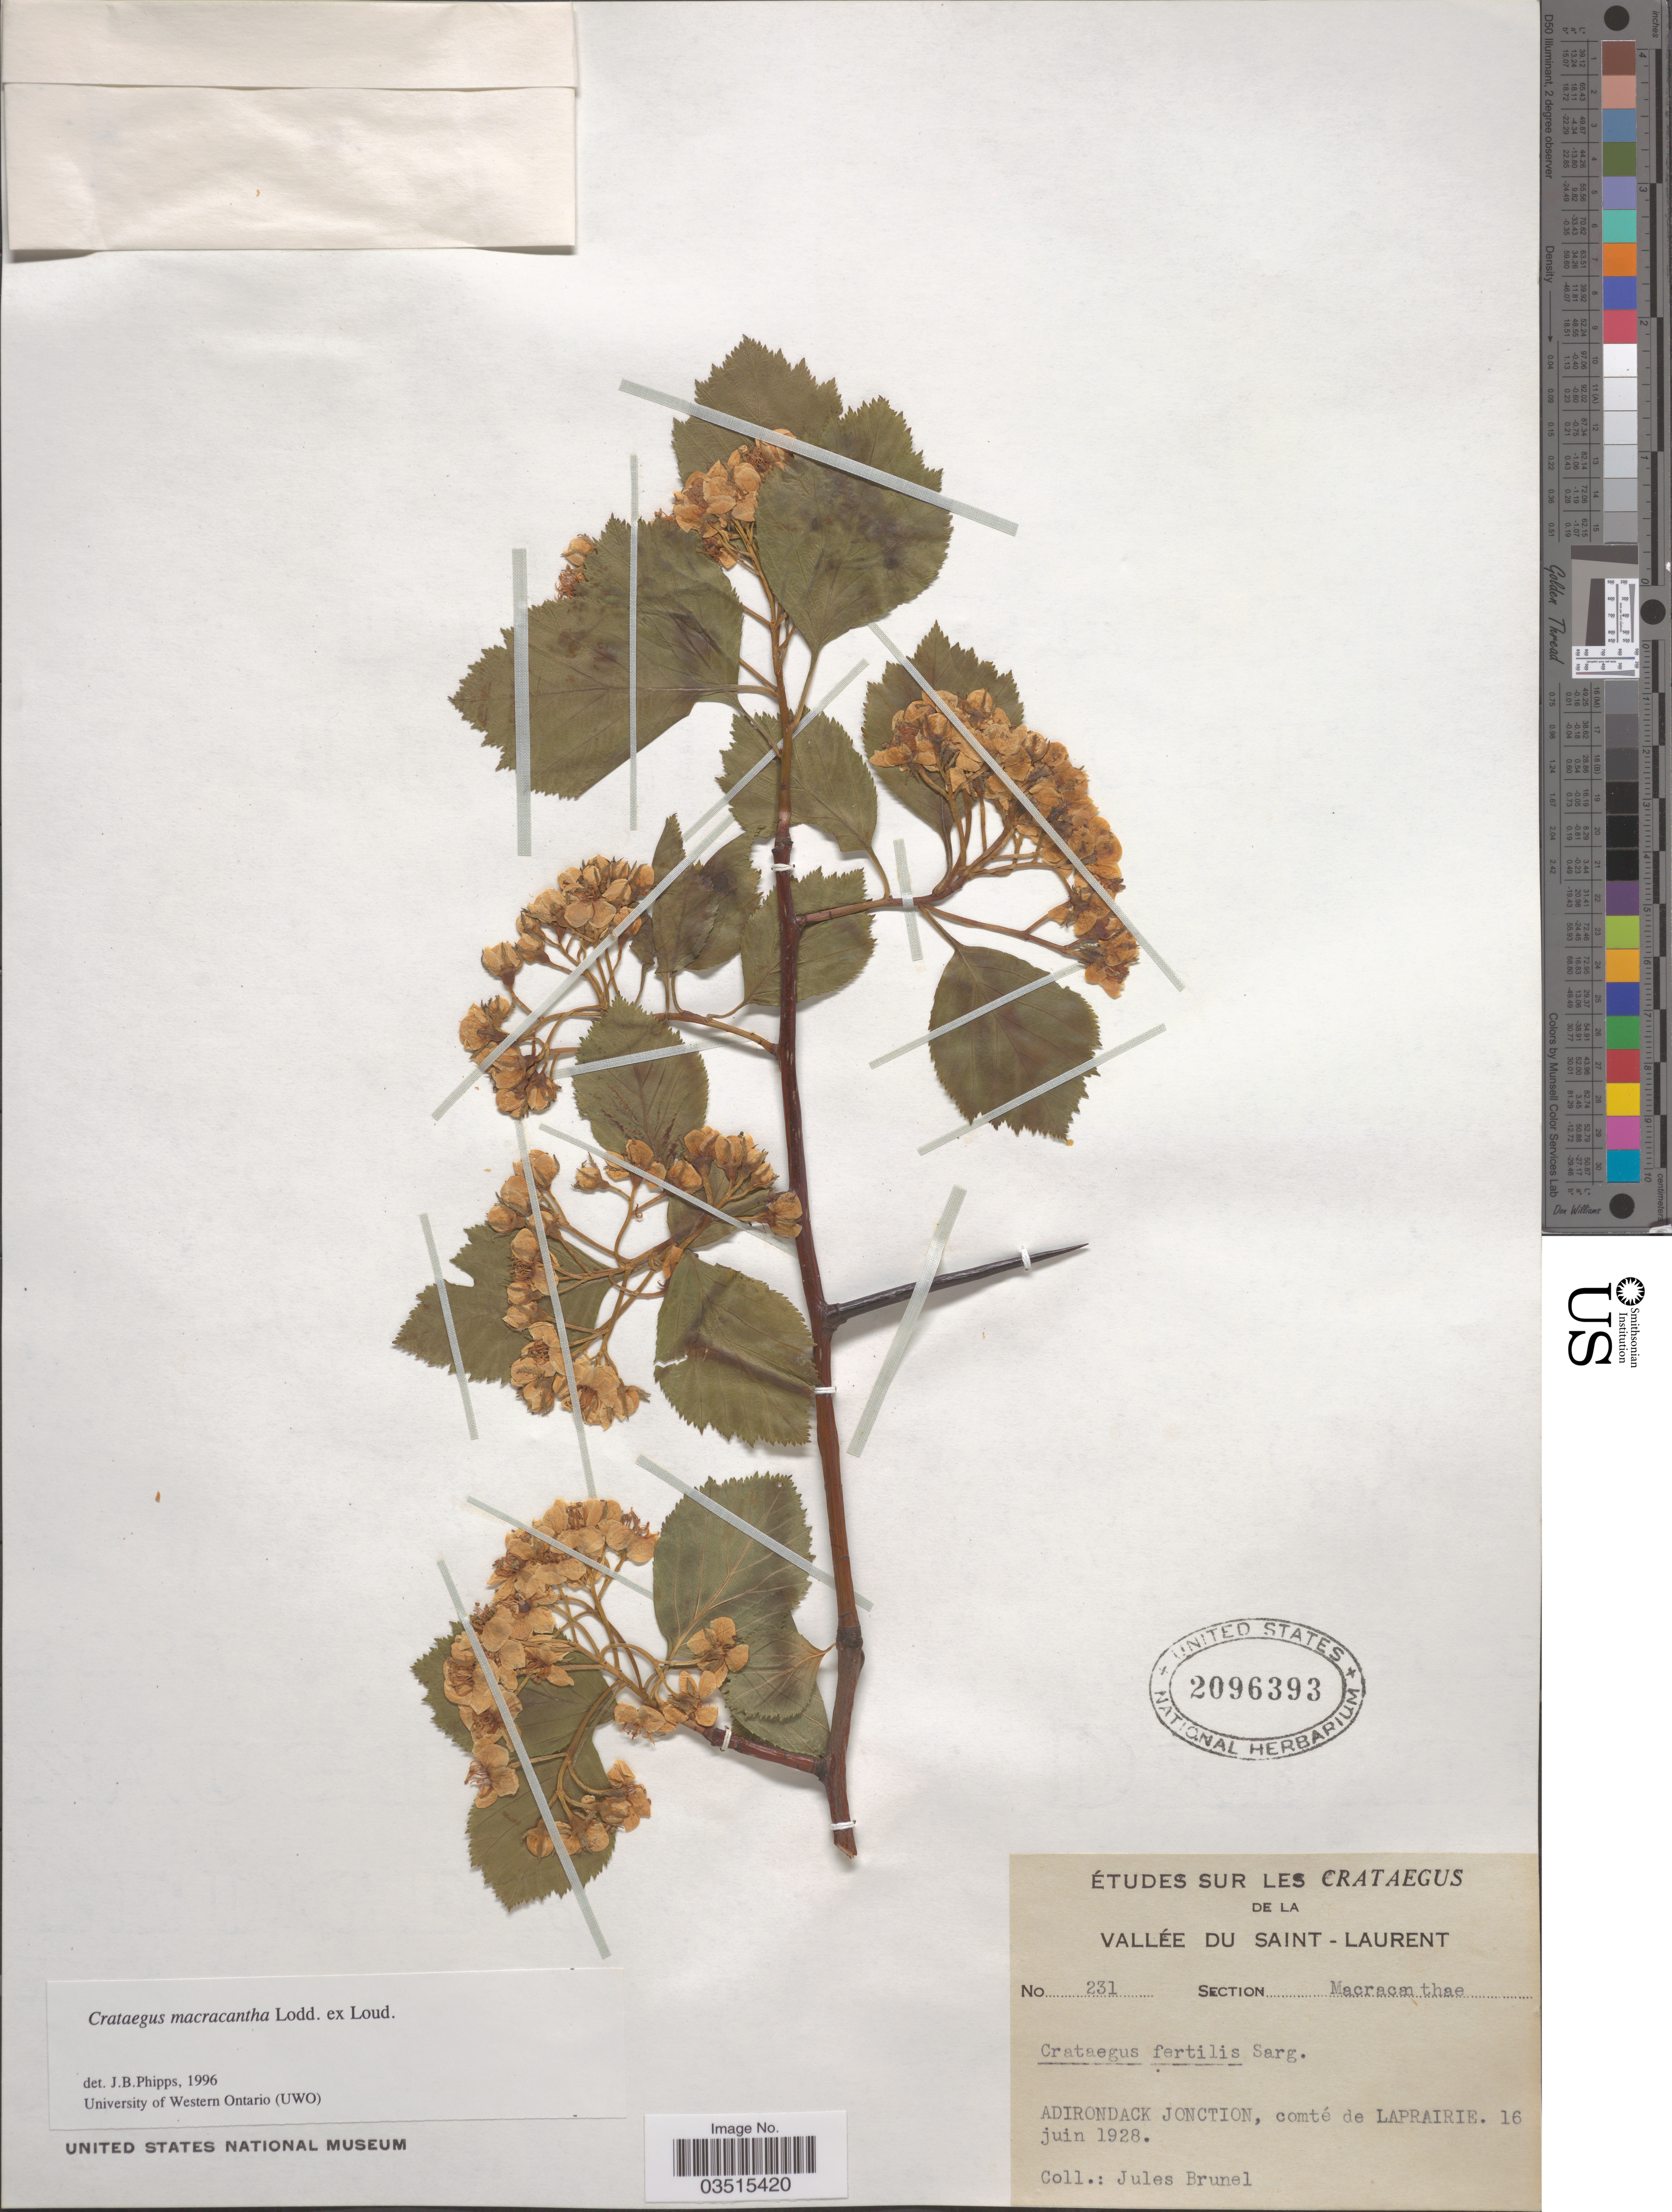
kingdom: Plantae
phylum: Tracheophyta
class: Magnoliopsida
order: Rosales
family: Rosaceae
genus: Crataegus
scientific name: Crataegus macracantha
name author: (Lindl.) Lodd. ex Loudon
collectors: J. Brunel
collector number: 231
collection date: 1928-06-16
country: Canada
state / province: Quebec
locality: Vallée du Saint - Laurent. Adirondack Jonction, comté de Laprairie.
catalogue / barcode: US 2096393